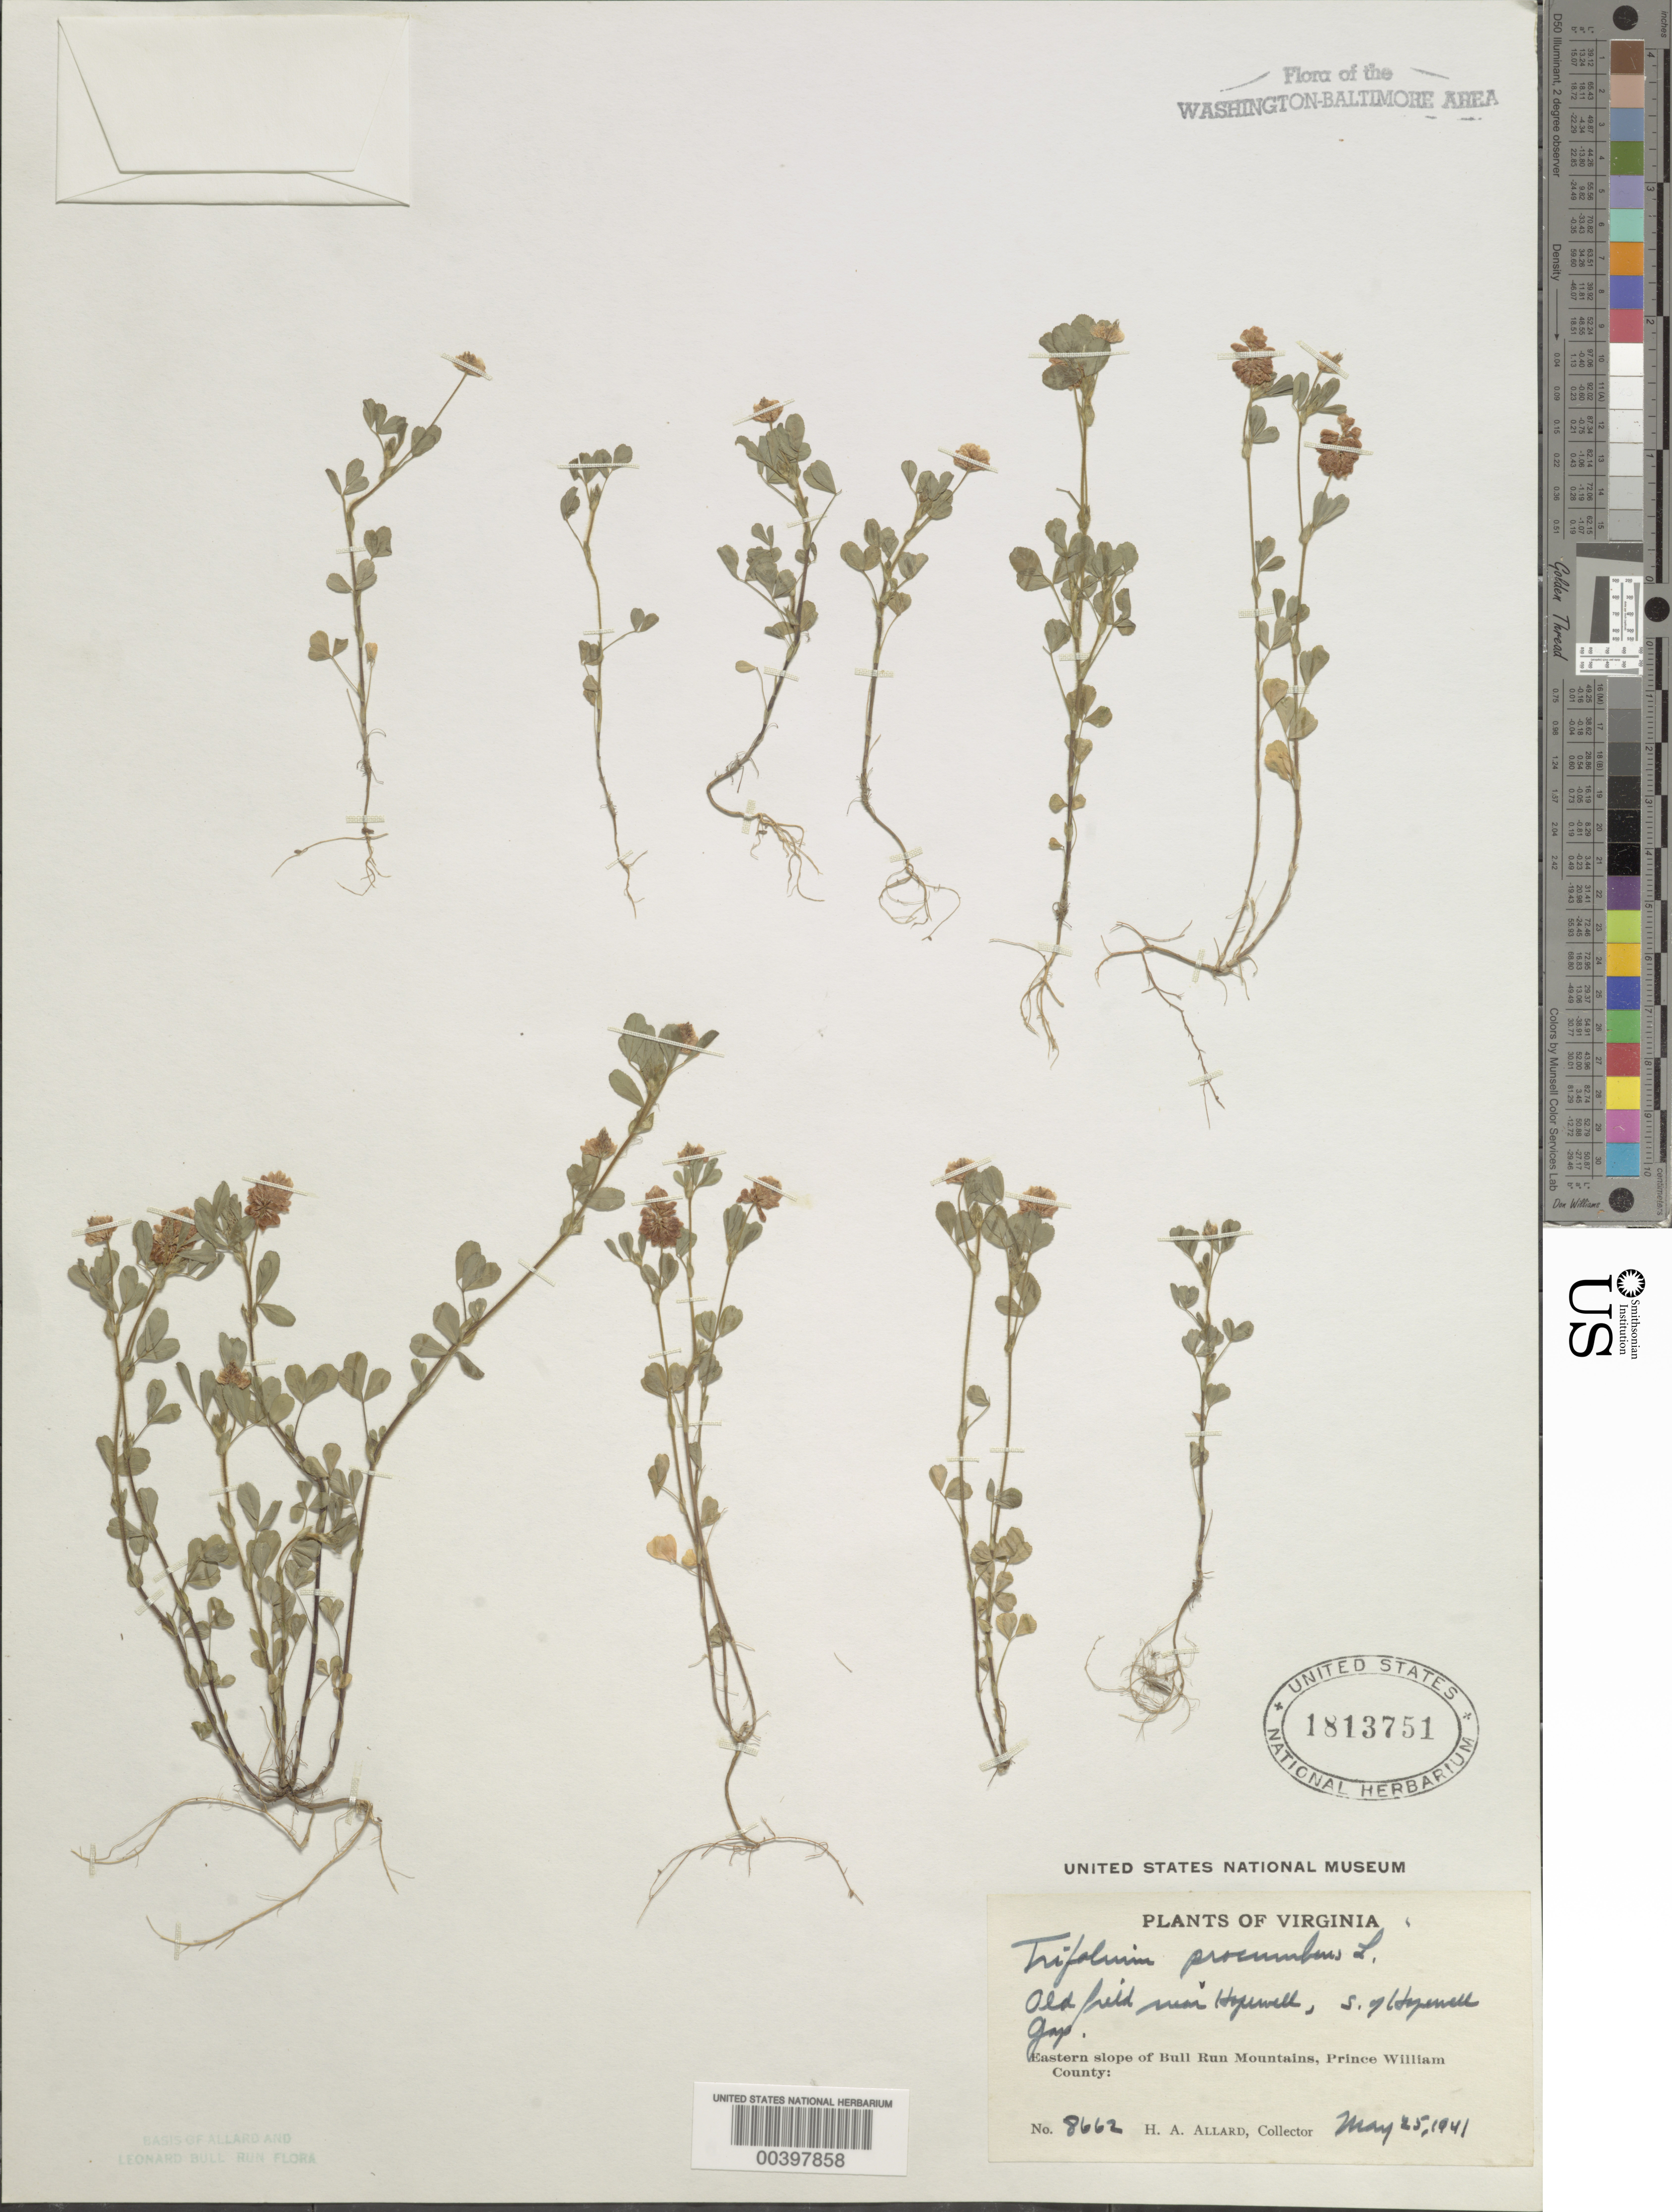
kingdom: Plantae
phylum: Tracheophyta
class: Magnoliopsida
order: Fabales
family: Fabaceae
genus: Trifolium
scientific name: Trifolium campestre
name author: Schreb.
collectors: H. A. Allard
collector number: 8662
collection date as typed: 25 May 1941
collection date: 1941-05-25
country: United States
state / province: Virginia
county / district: Prince William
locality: Near Hopewell, south of Hopewell Gap Bull Run Mts.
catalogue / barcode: US 1813751